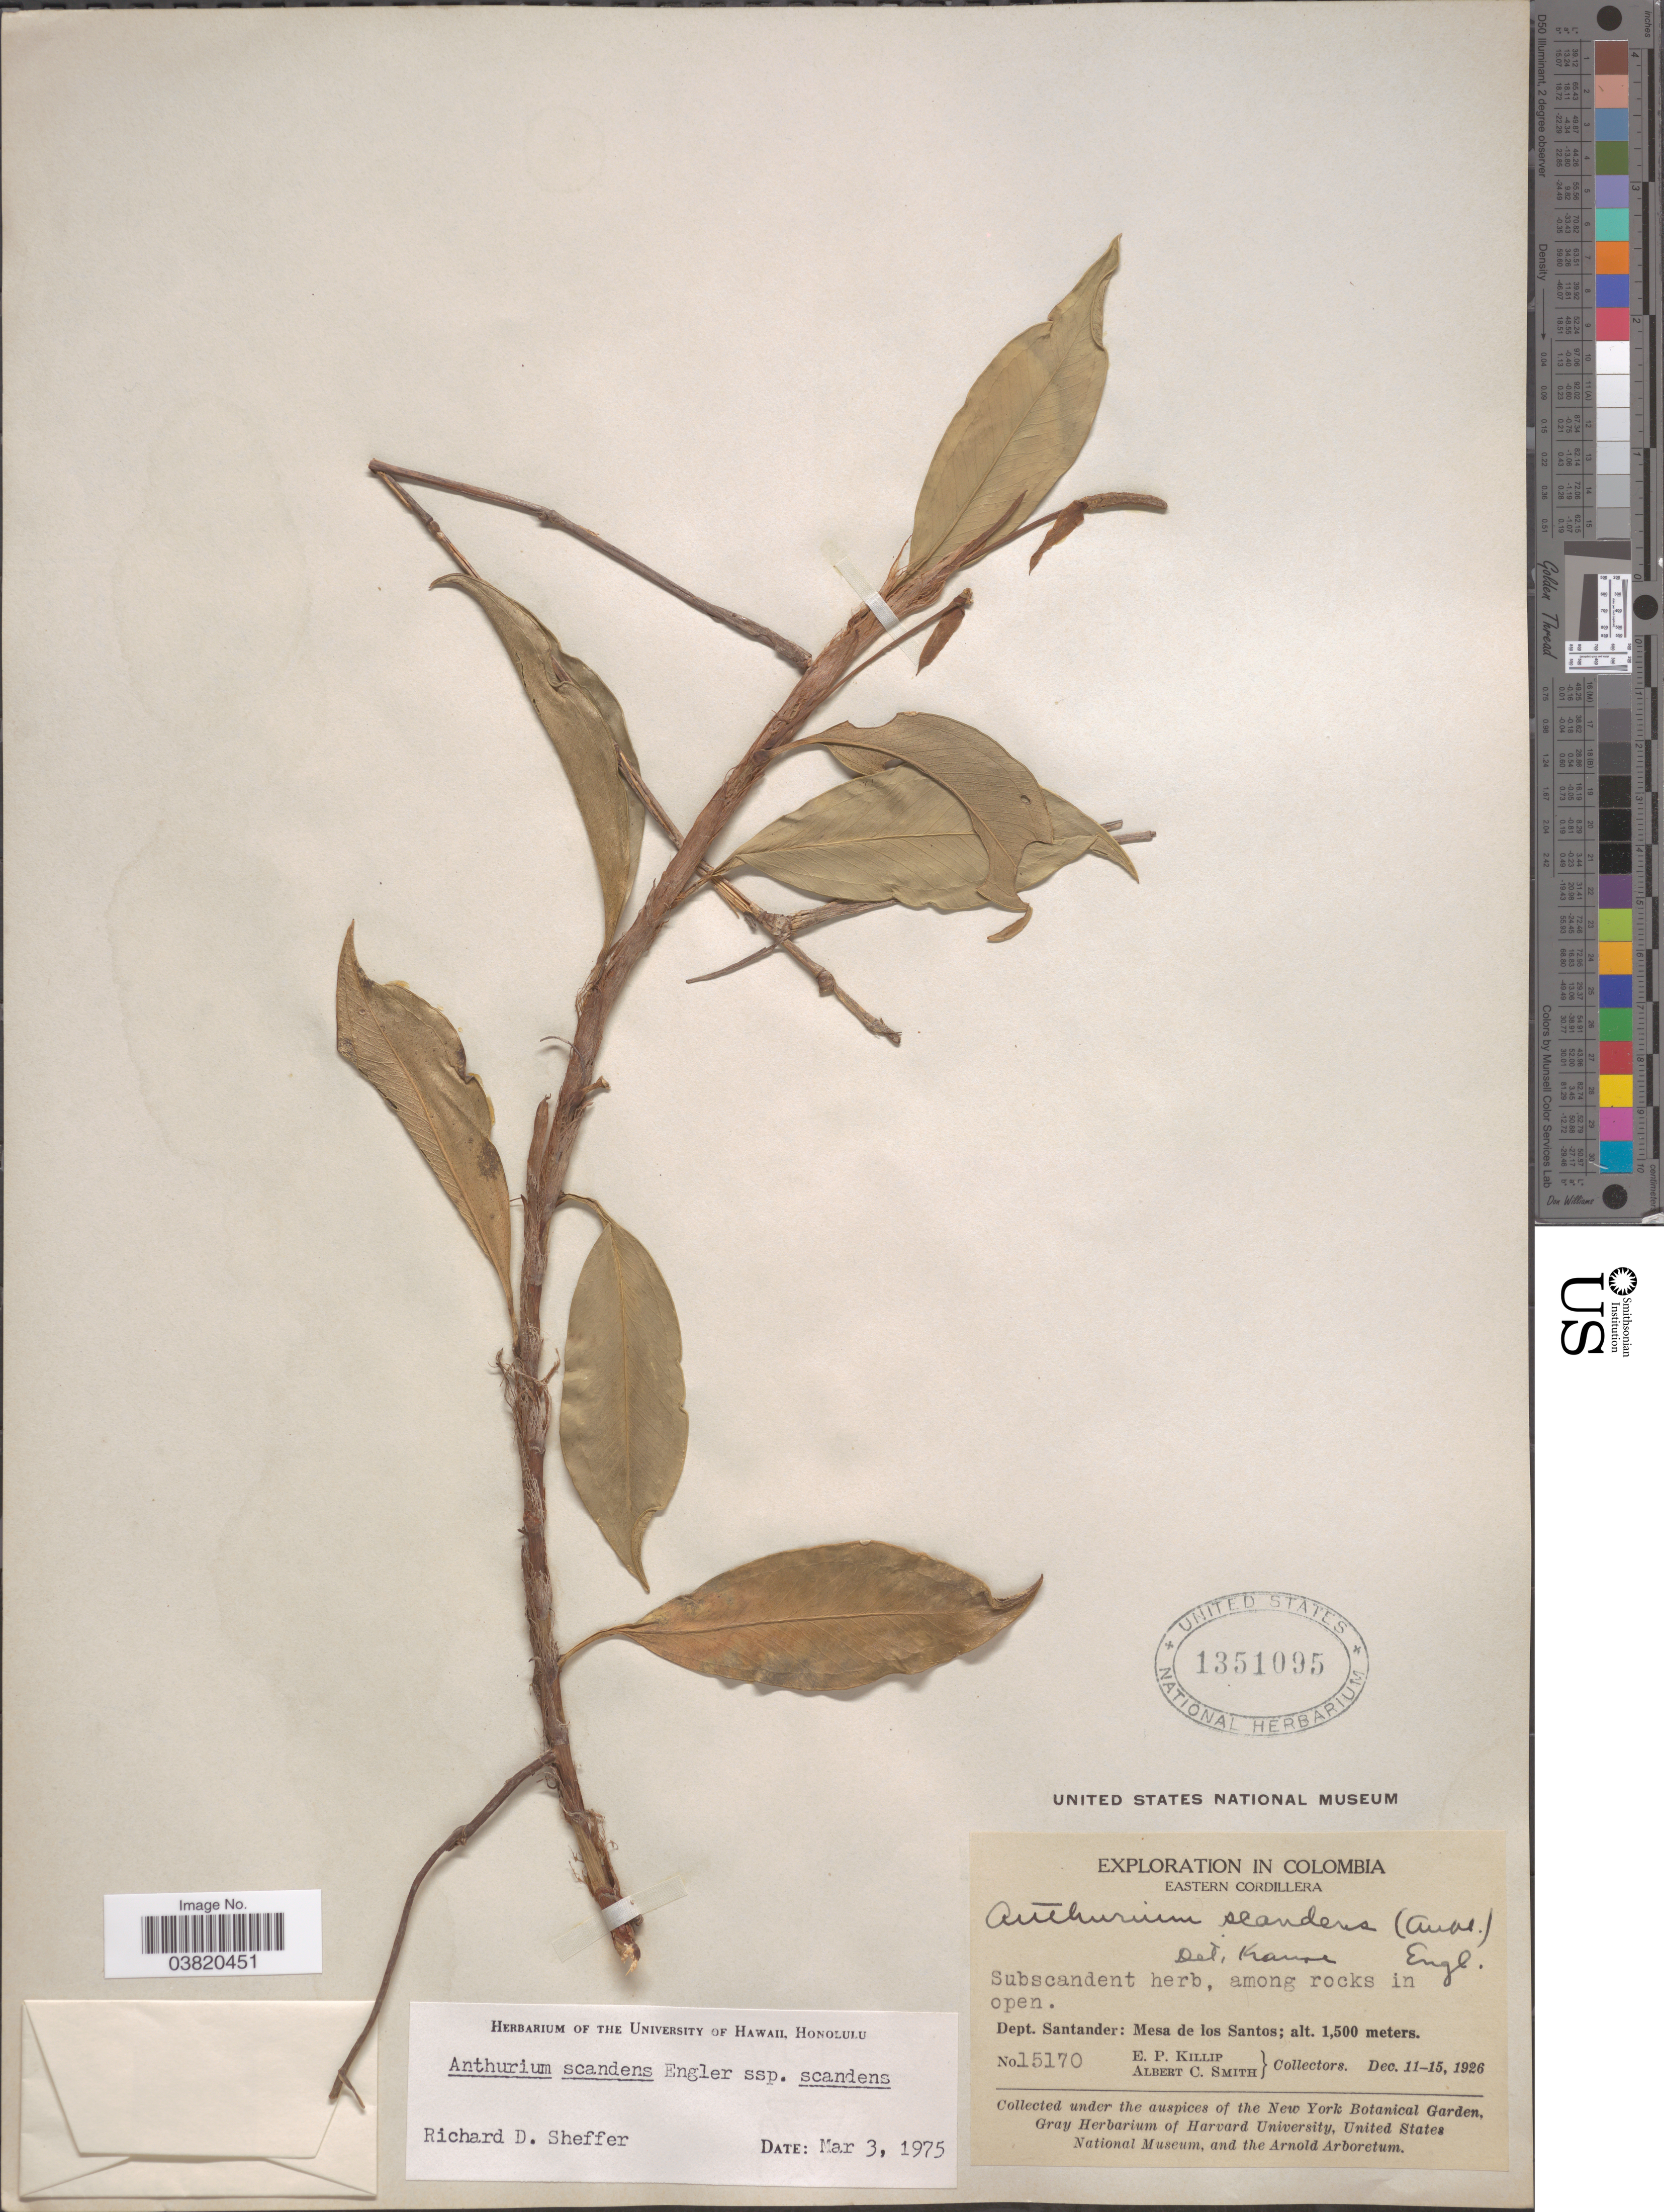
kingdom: Plantae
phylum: Tracheophyta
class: Liliopsida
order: Alismatales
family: Araceae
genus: Anthurium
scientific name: Anthurium scandens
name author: (Aubl.) Engl.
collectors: E. P. Killip & A. C. Smith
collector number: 15170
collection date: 1926-12-11/1926-12-15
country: Colombia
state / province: Santander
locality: Eastern Cordillera. Dept. Santander: Mesa de los Santos.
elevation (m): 1500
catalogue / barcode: US 1351095